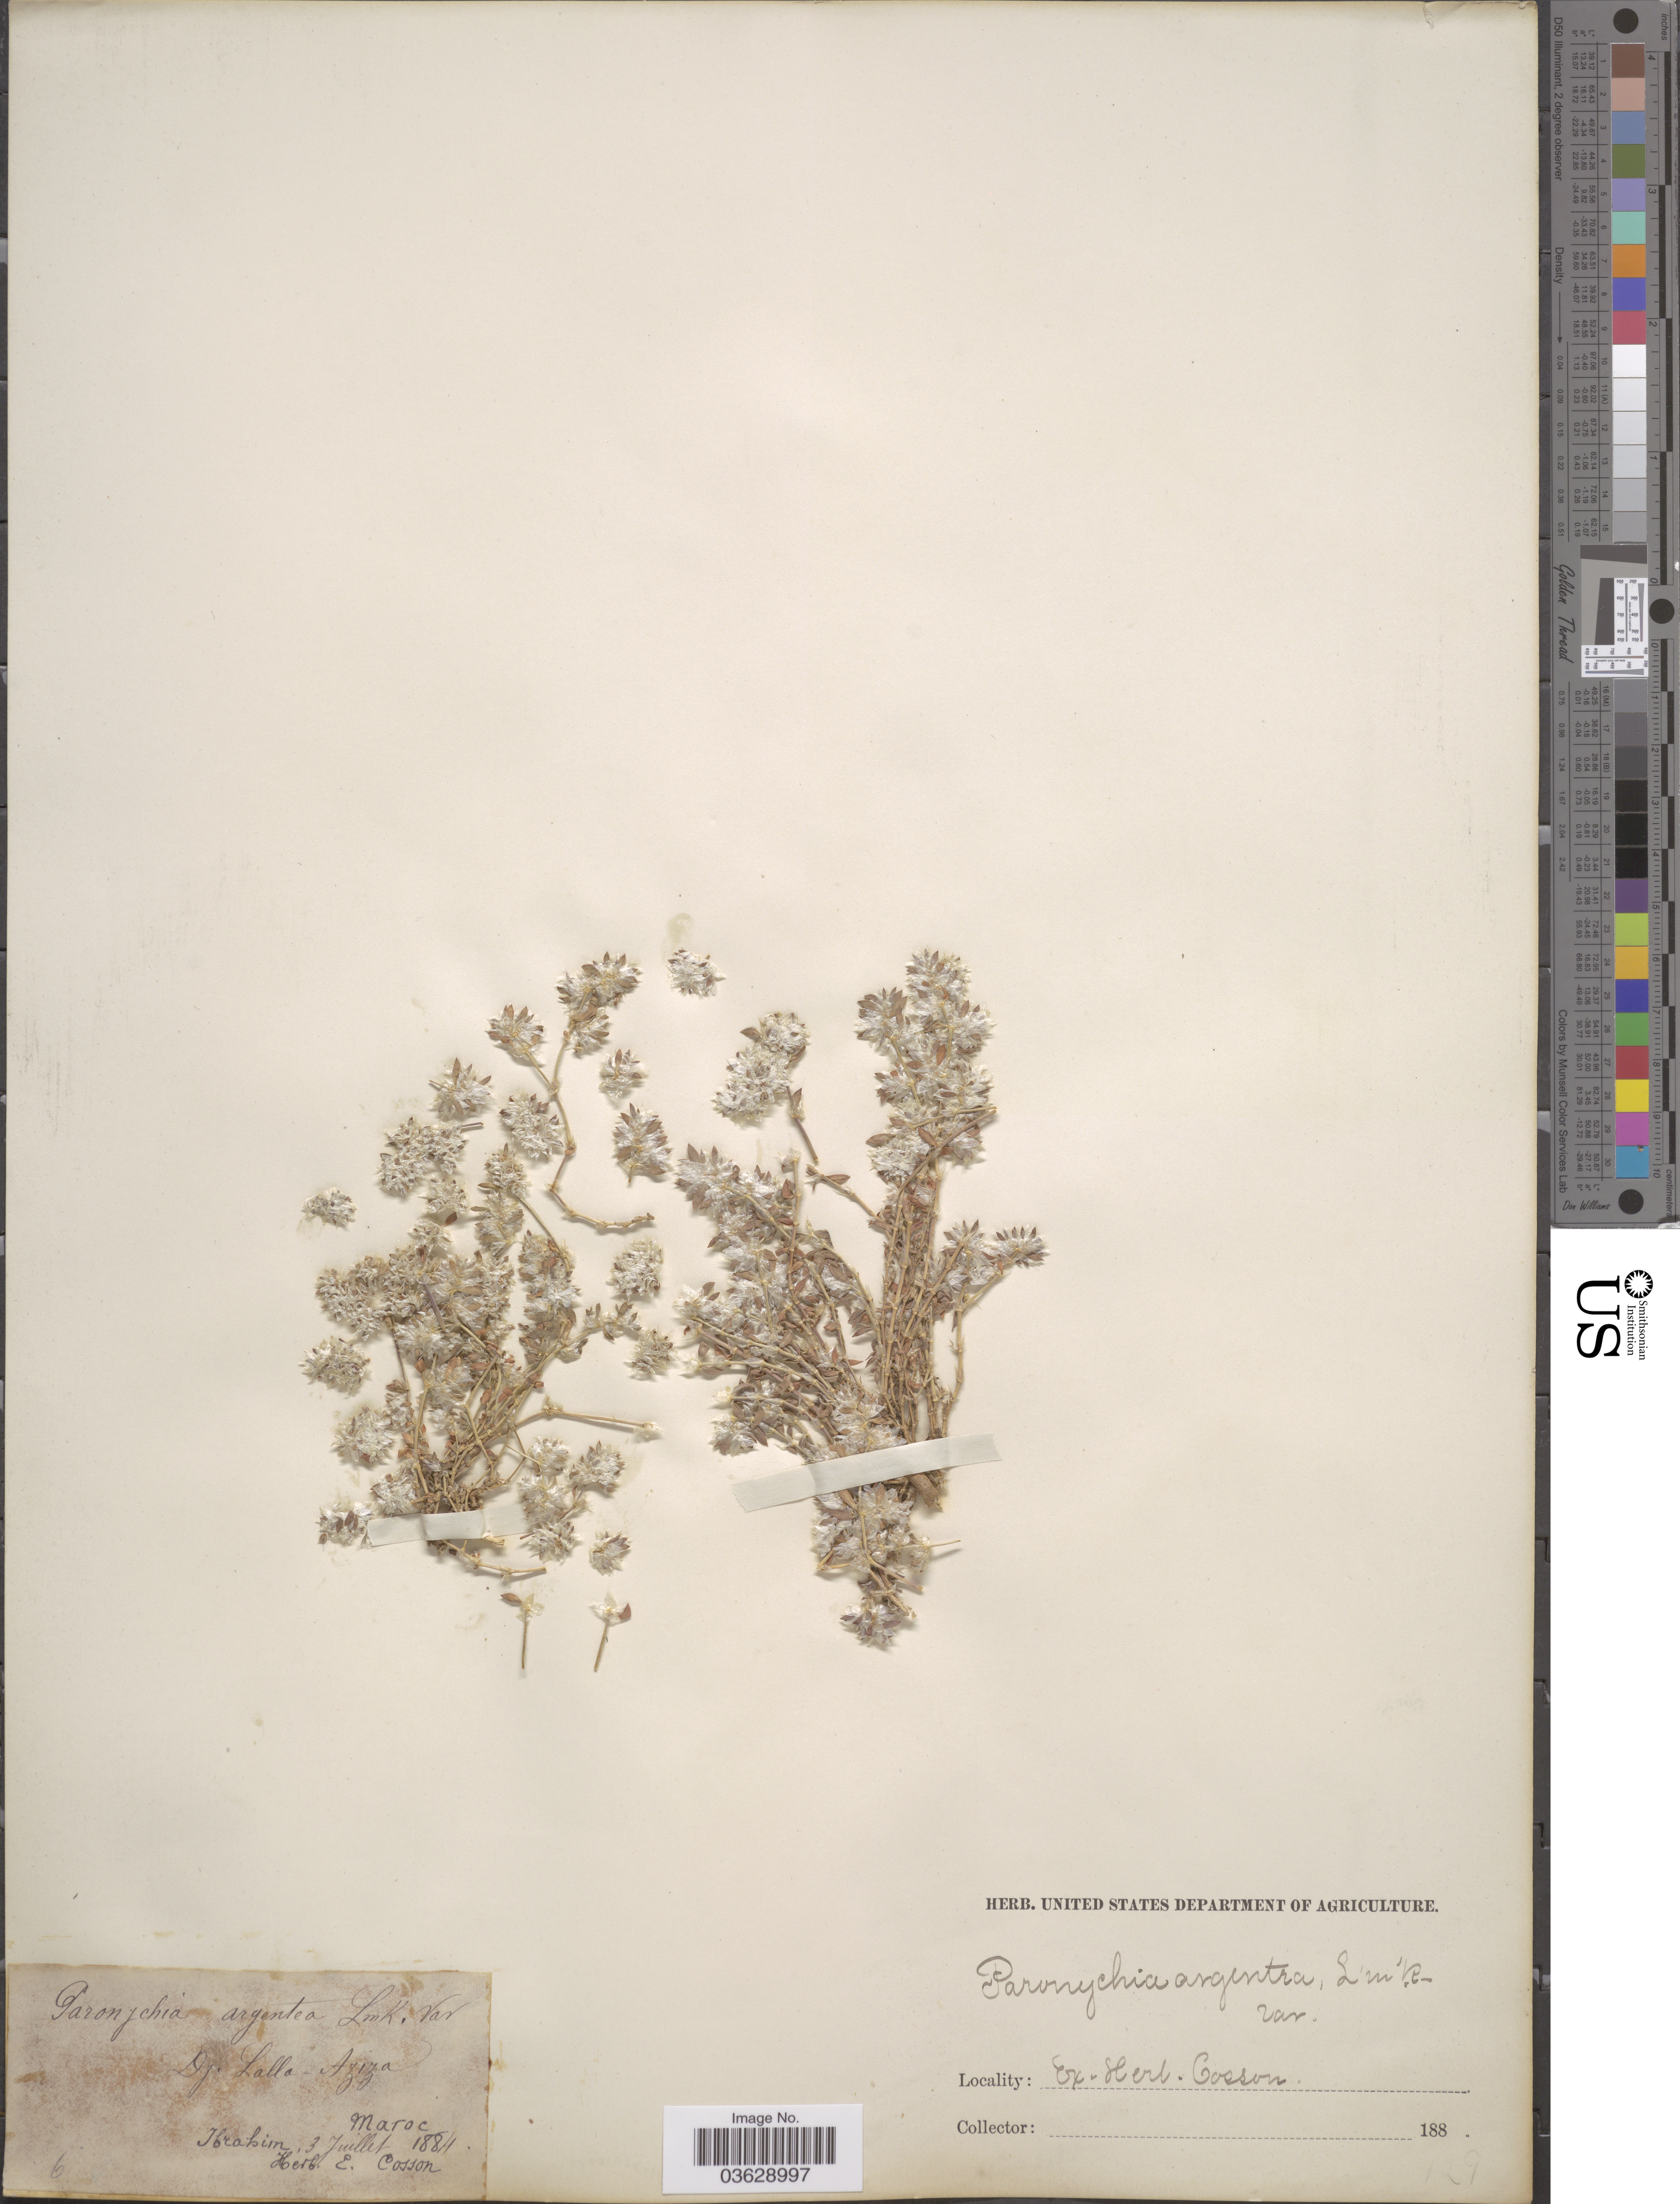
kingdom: Plantae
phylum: Tracheophyta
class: Magnoliopsida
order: Caryophyllales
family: Caryophyllaceae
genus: Paronychia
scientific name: Paronychia argentea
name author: Lam.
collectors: -. Ibrahim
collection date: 1884-07-03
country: Morocco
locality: Dj. Lalla-Aziza. Maroc. Ex. Herb. Cosson.